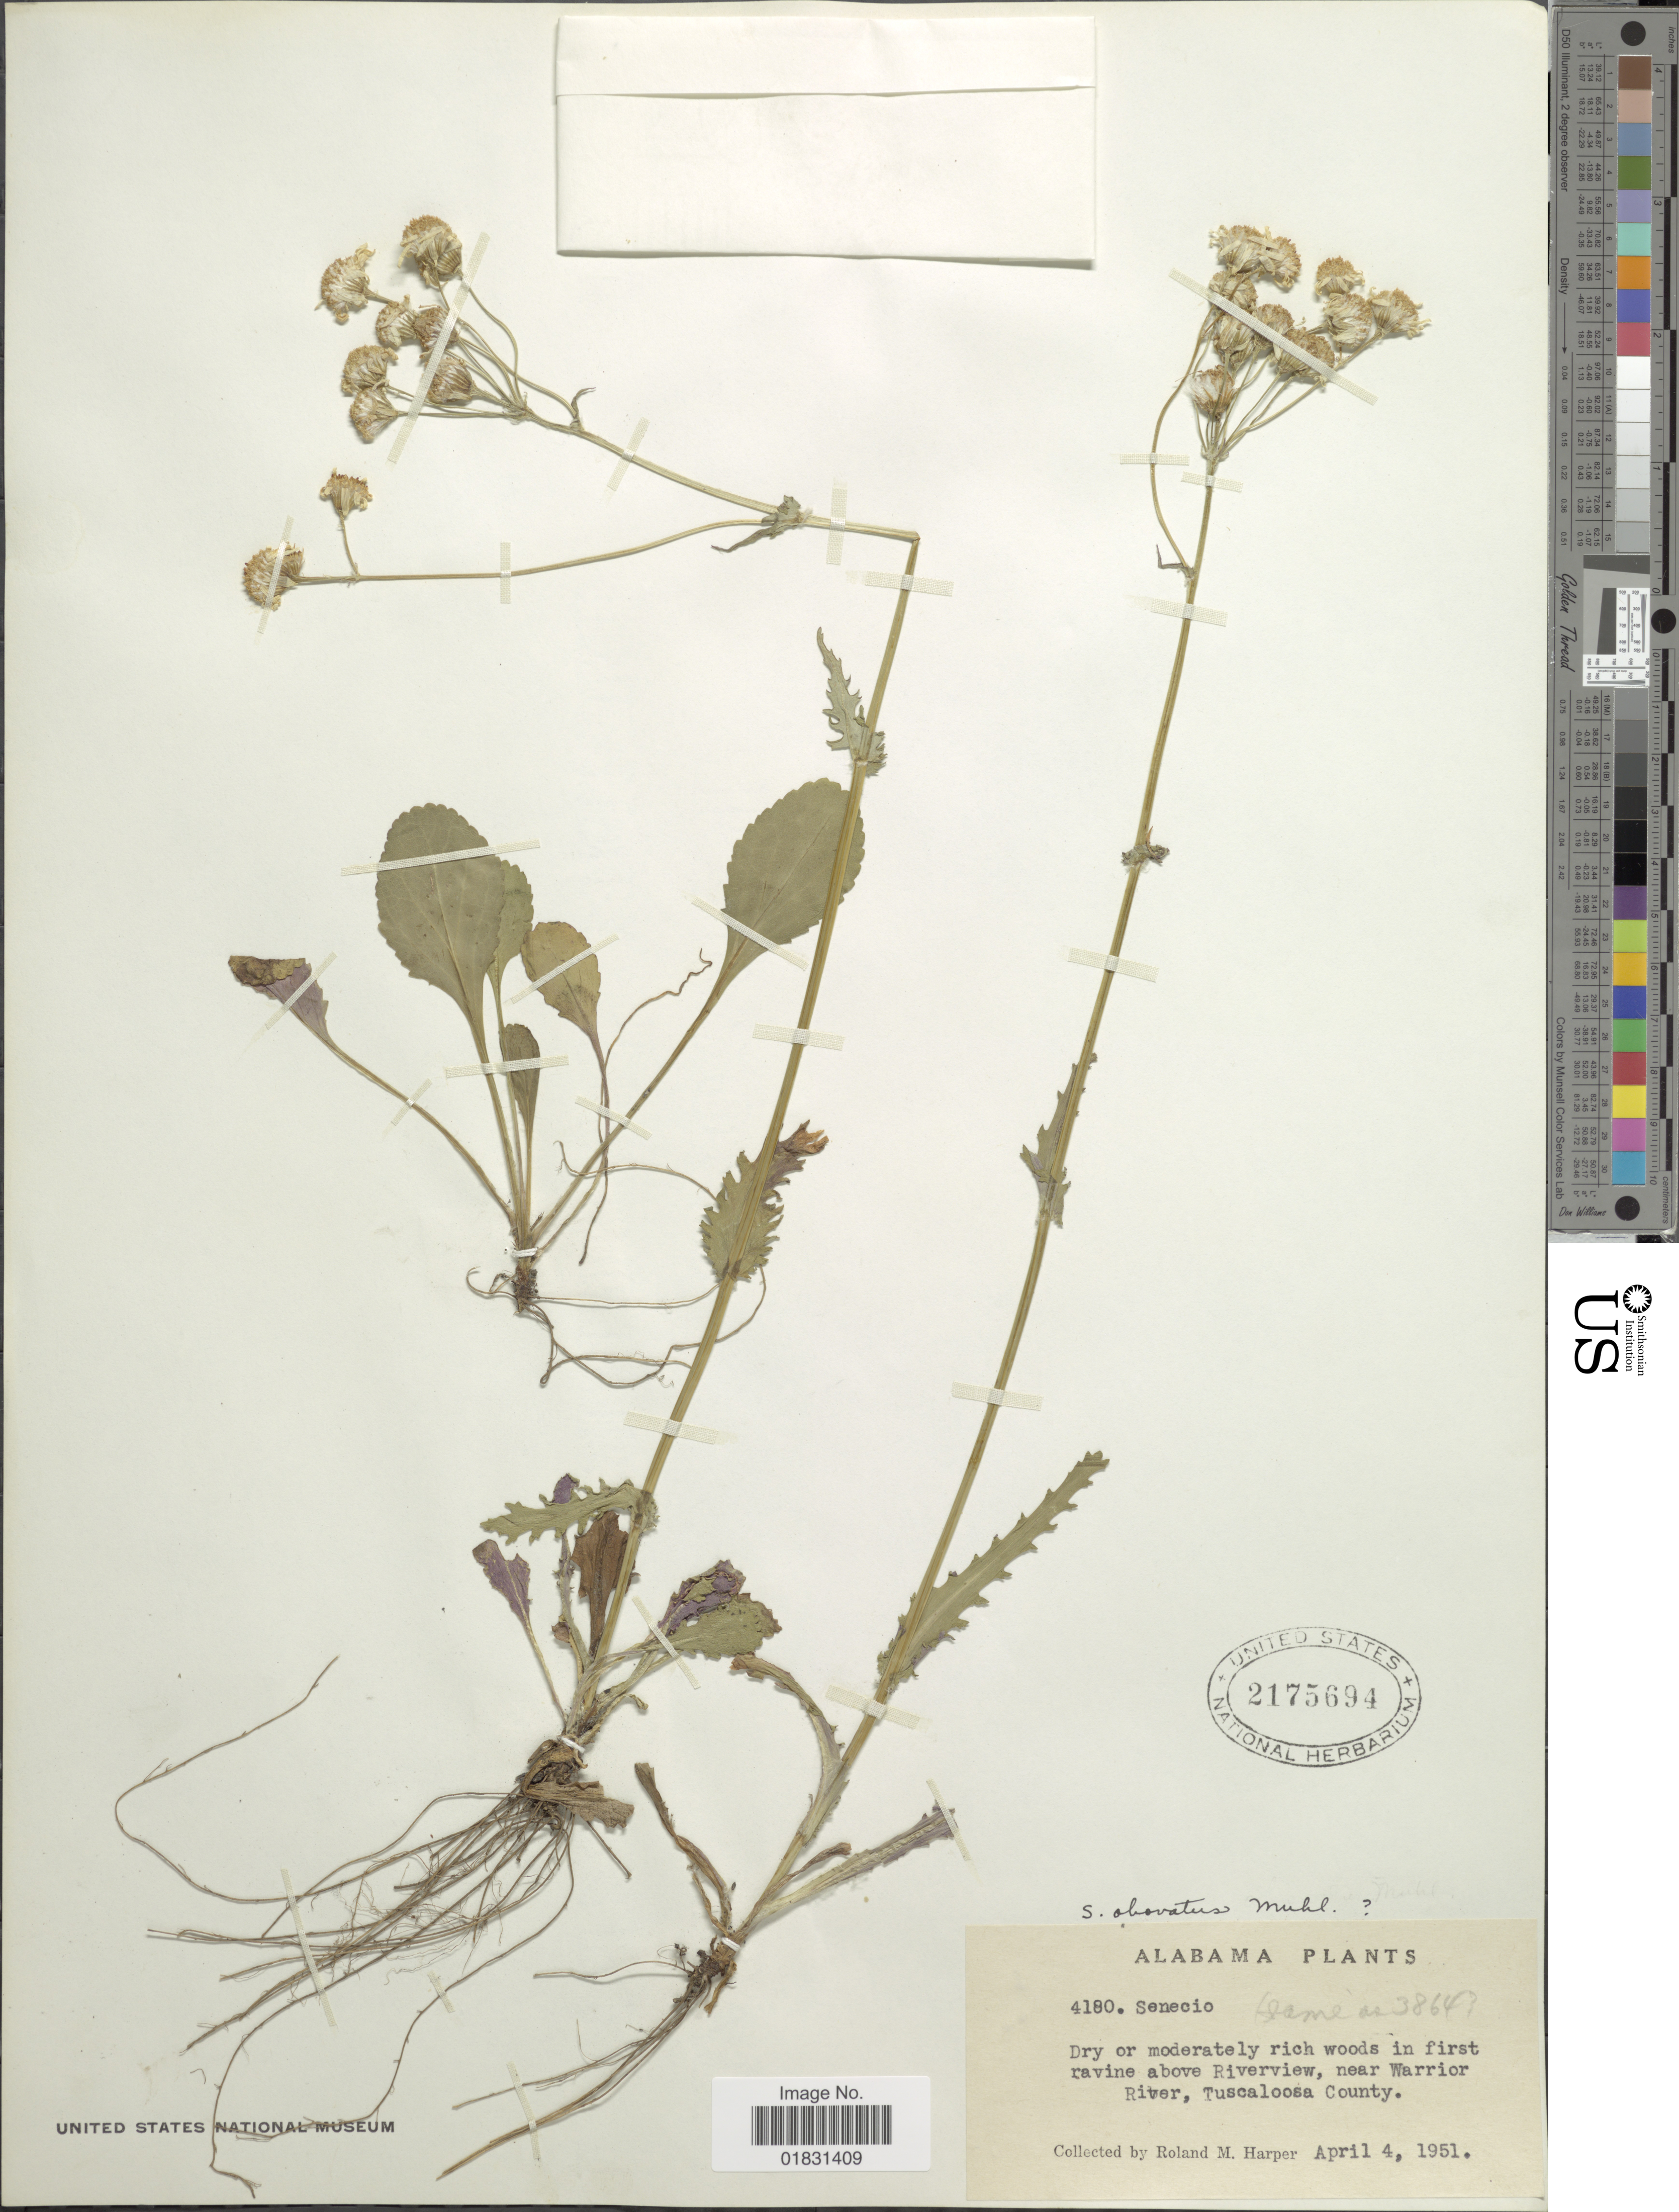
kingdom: Plantae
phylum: Tracheophyta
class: Magnoliopsida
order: Asterales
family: Asteraceae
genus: Packera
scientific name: Packera obovata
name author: (Muhl. ex Willd.) W.A. Weber & Á. Löve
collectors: R. M. Harper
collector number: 4180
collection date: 1951-04-04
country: United States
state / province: Alabama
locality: Dry or moderately rich woods in first ravine above Riverview, near Warrior River, Tuscaloosa County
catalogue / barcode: US 2175694